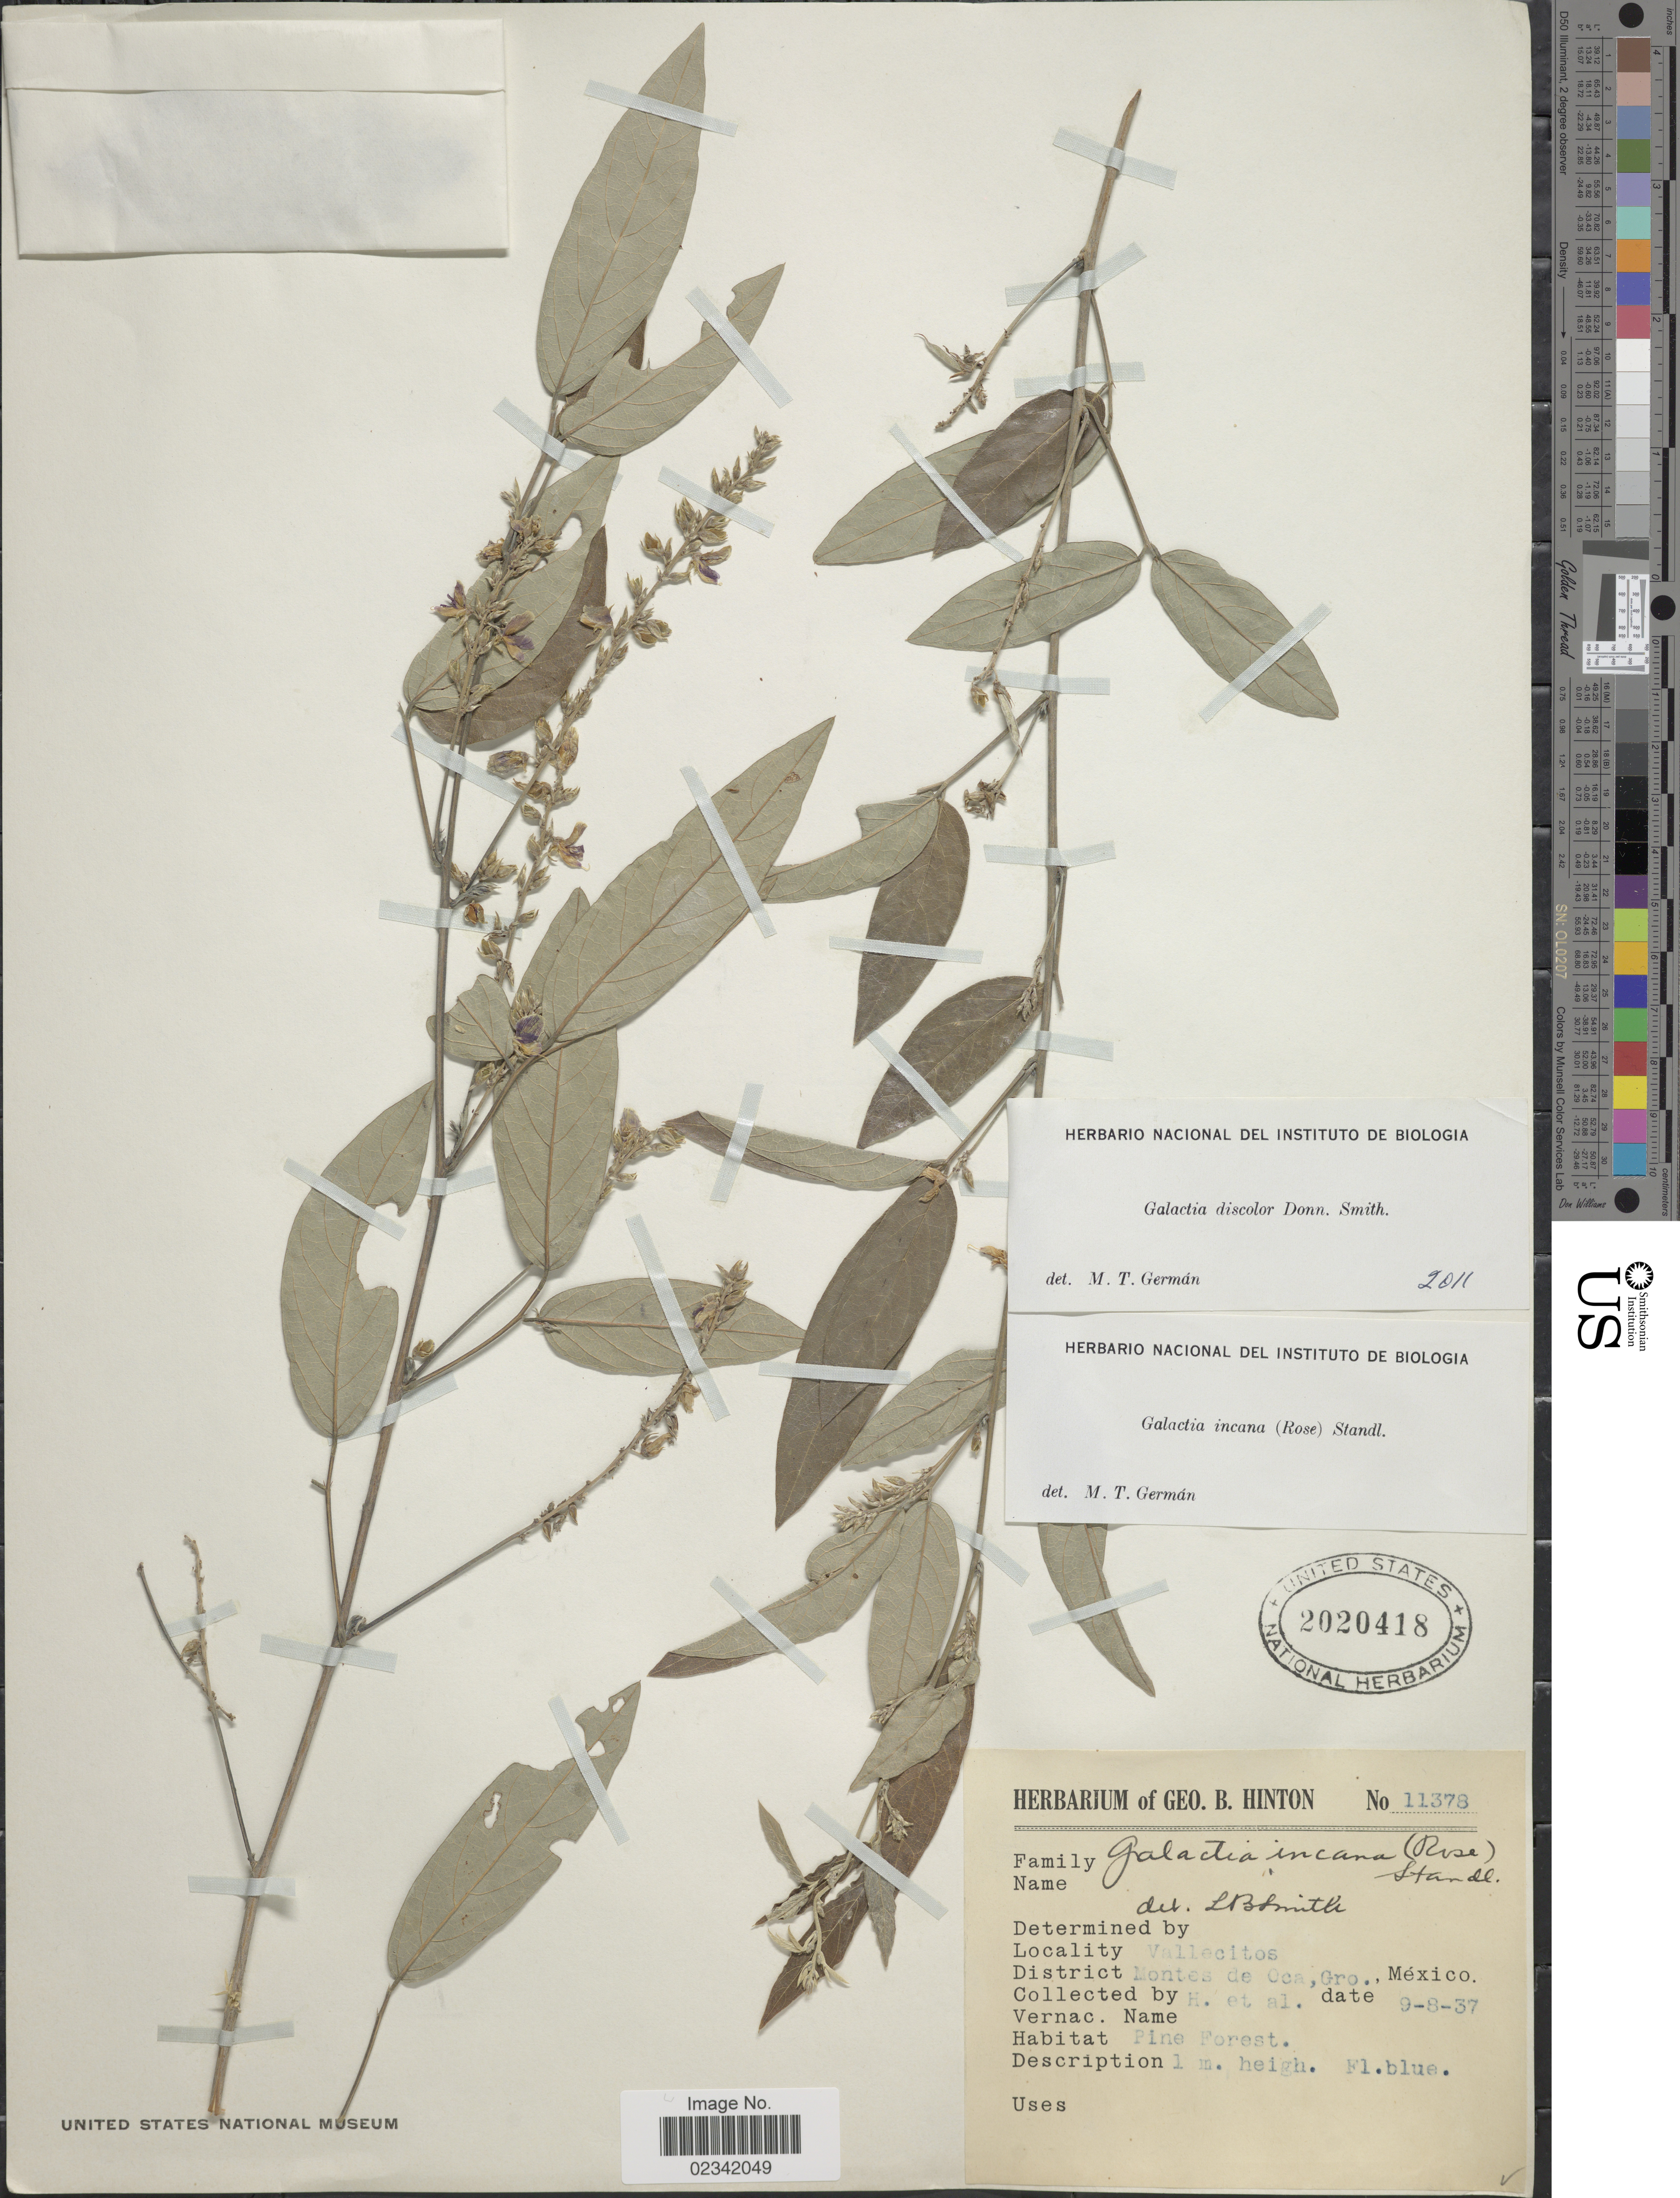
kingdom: Plantae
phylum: Tracheophyta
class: Magnoliopsida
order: Fabales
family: Fabaceae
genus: Galactia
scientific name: Galactia discolor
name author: Donn. Sm.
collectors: G. B. Hinton & et al.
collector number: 11378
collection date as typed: Transcribed d/m/y: 8/9/37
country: Mexico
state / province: Guerrero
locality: Vallecitos, District Lontes de Oca, Gro., Mexico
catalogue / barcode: US 2020418